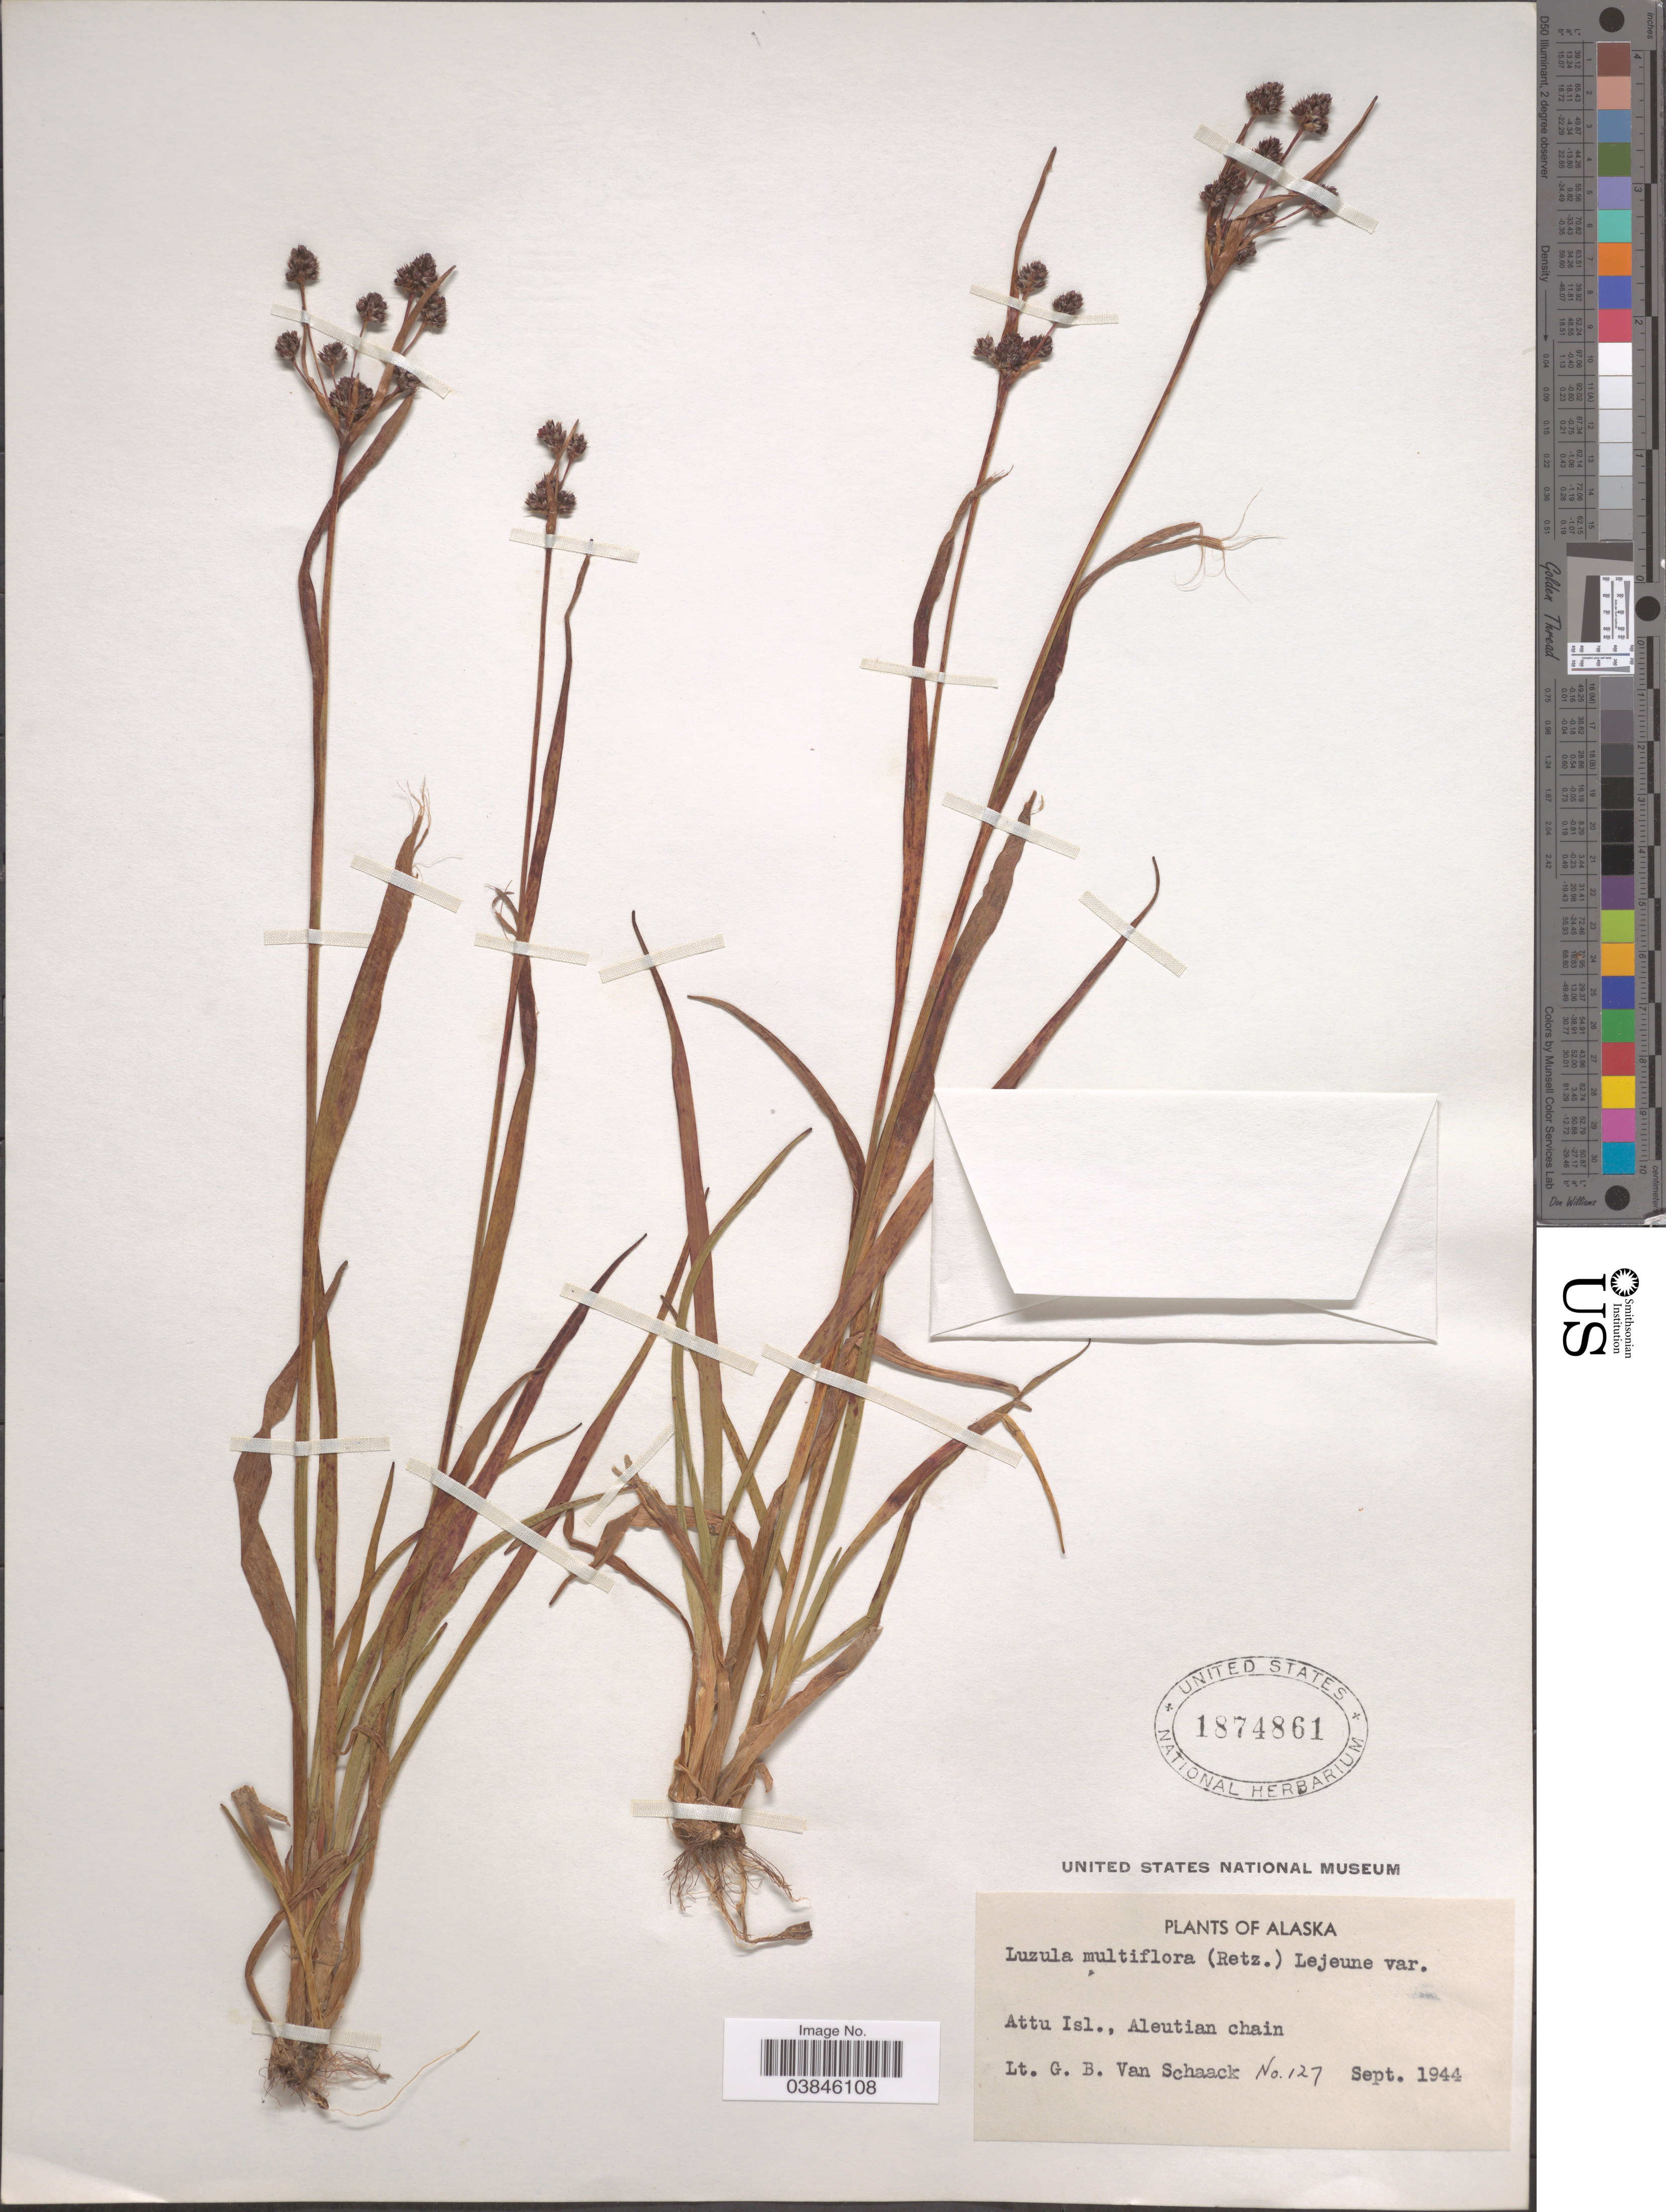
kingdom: Plantae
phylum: Tracheophyta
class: Liliopsida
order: Poales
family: Juncaceae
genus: Luzula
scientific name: Luzula multiflora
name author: (Ehrh.) Lej.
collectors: G. Van Schaack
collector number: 127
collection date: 1944-09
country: United States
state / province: Alaska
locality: Attu Isl., Aleutian chain.